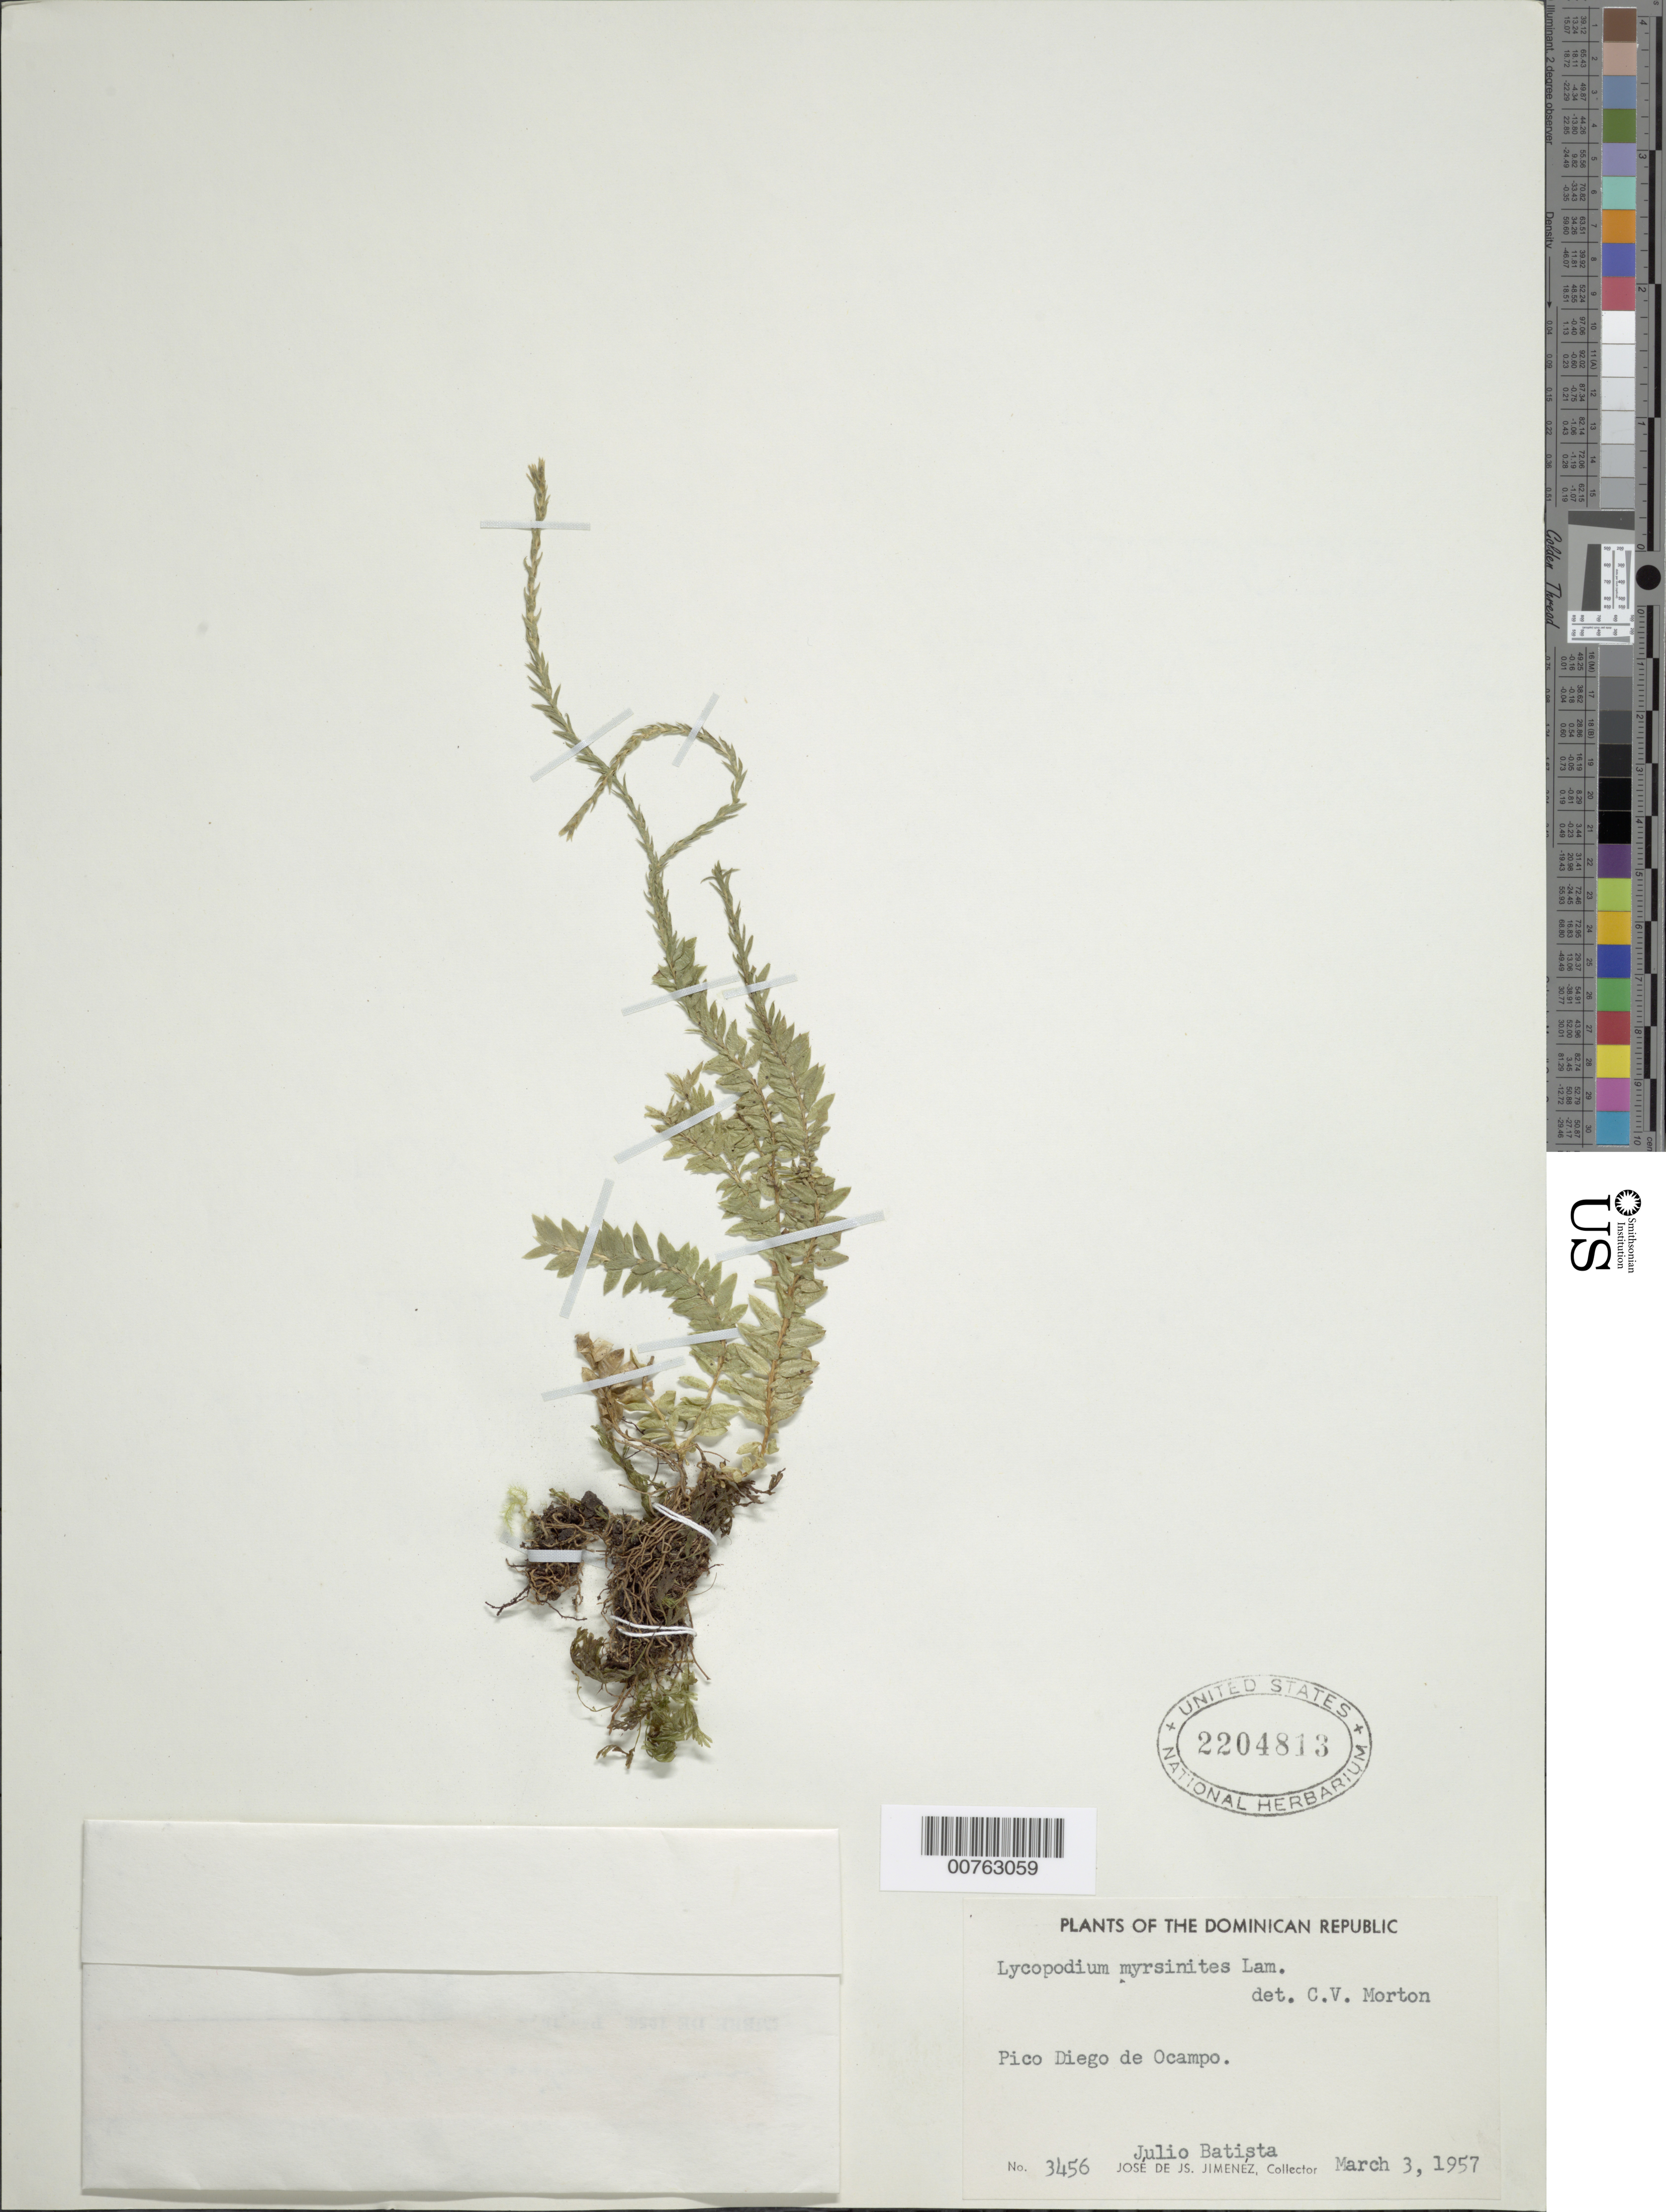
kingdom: Plantae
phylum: Tracheophyta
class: Lycopodiopsida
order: Lycopodiales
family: Lycopodiaceae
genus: Phlegmariurus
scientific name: Phlegmariurus myrsinites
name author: (Lam.) B. Øllg.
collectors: J. J. Jiménez & J. Batista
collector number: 3456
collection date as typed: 03 Mar 1957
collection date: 1957-03-03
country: Dominican Republic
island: Hispaniola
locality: Pico Diego de Ocampo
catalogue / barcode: US 2204813